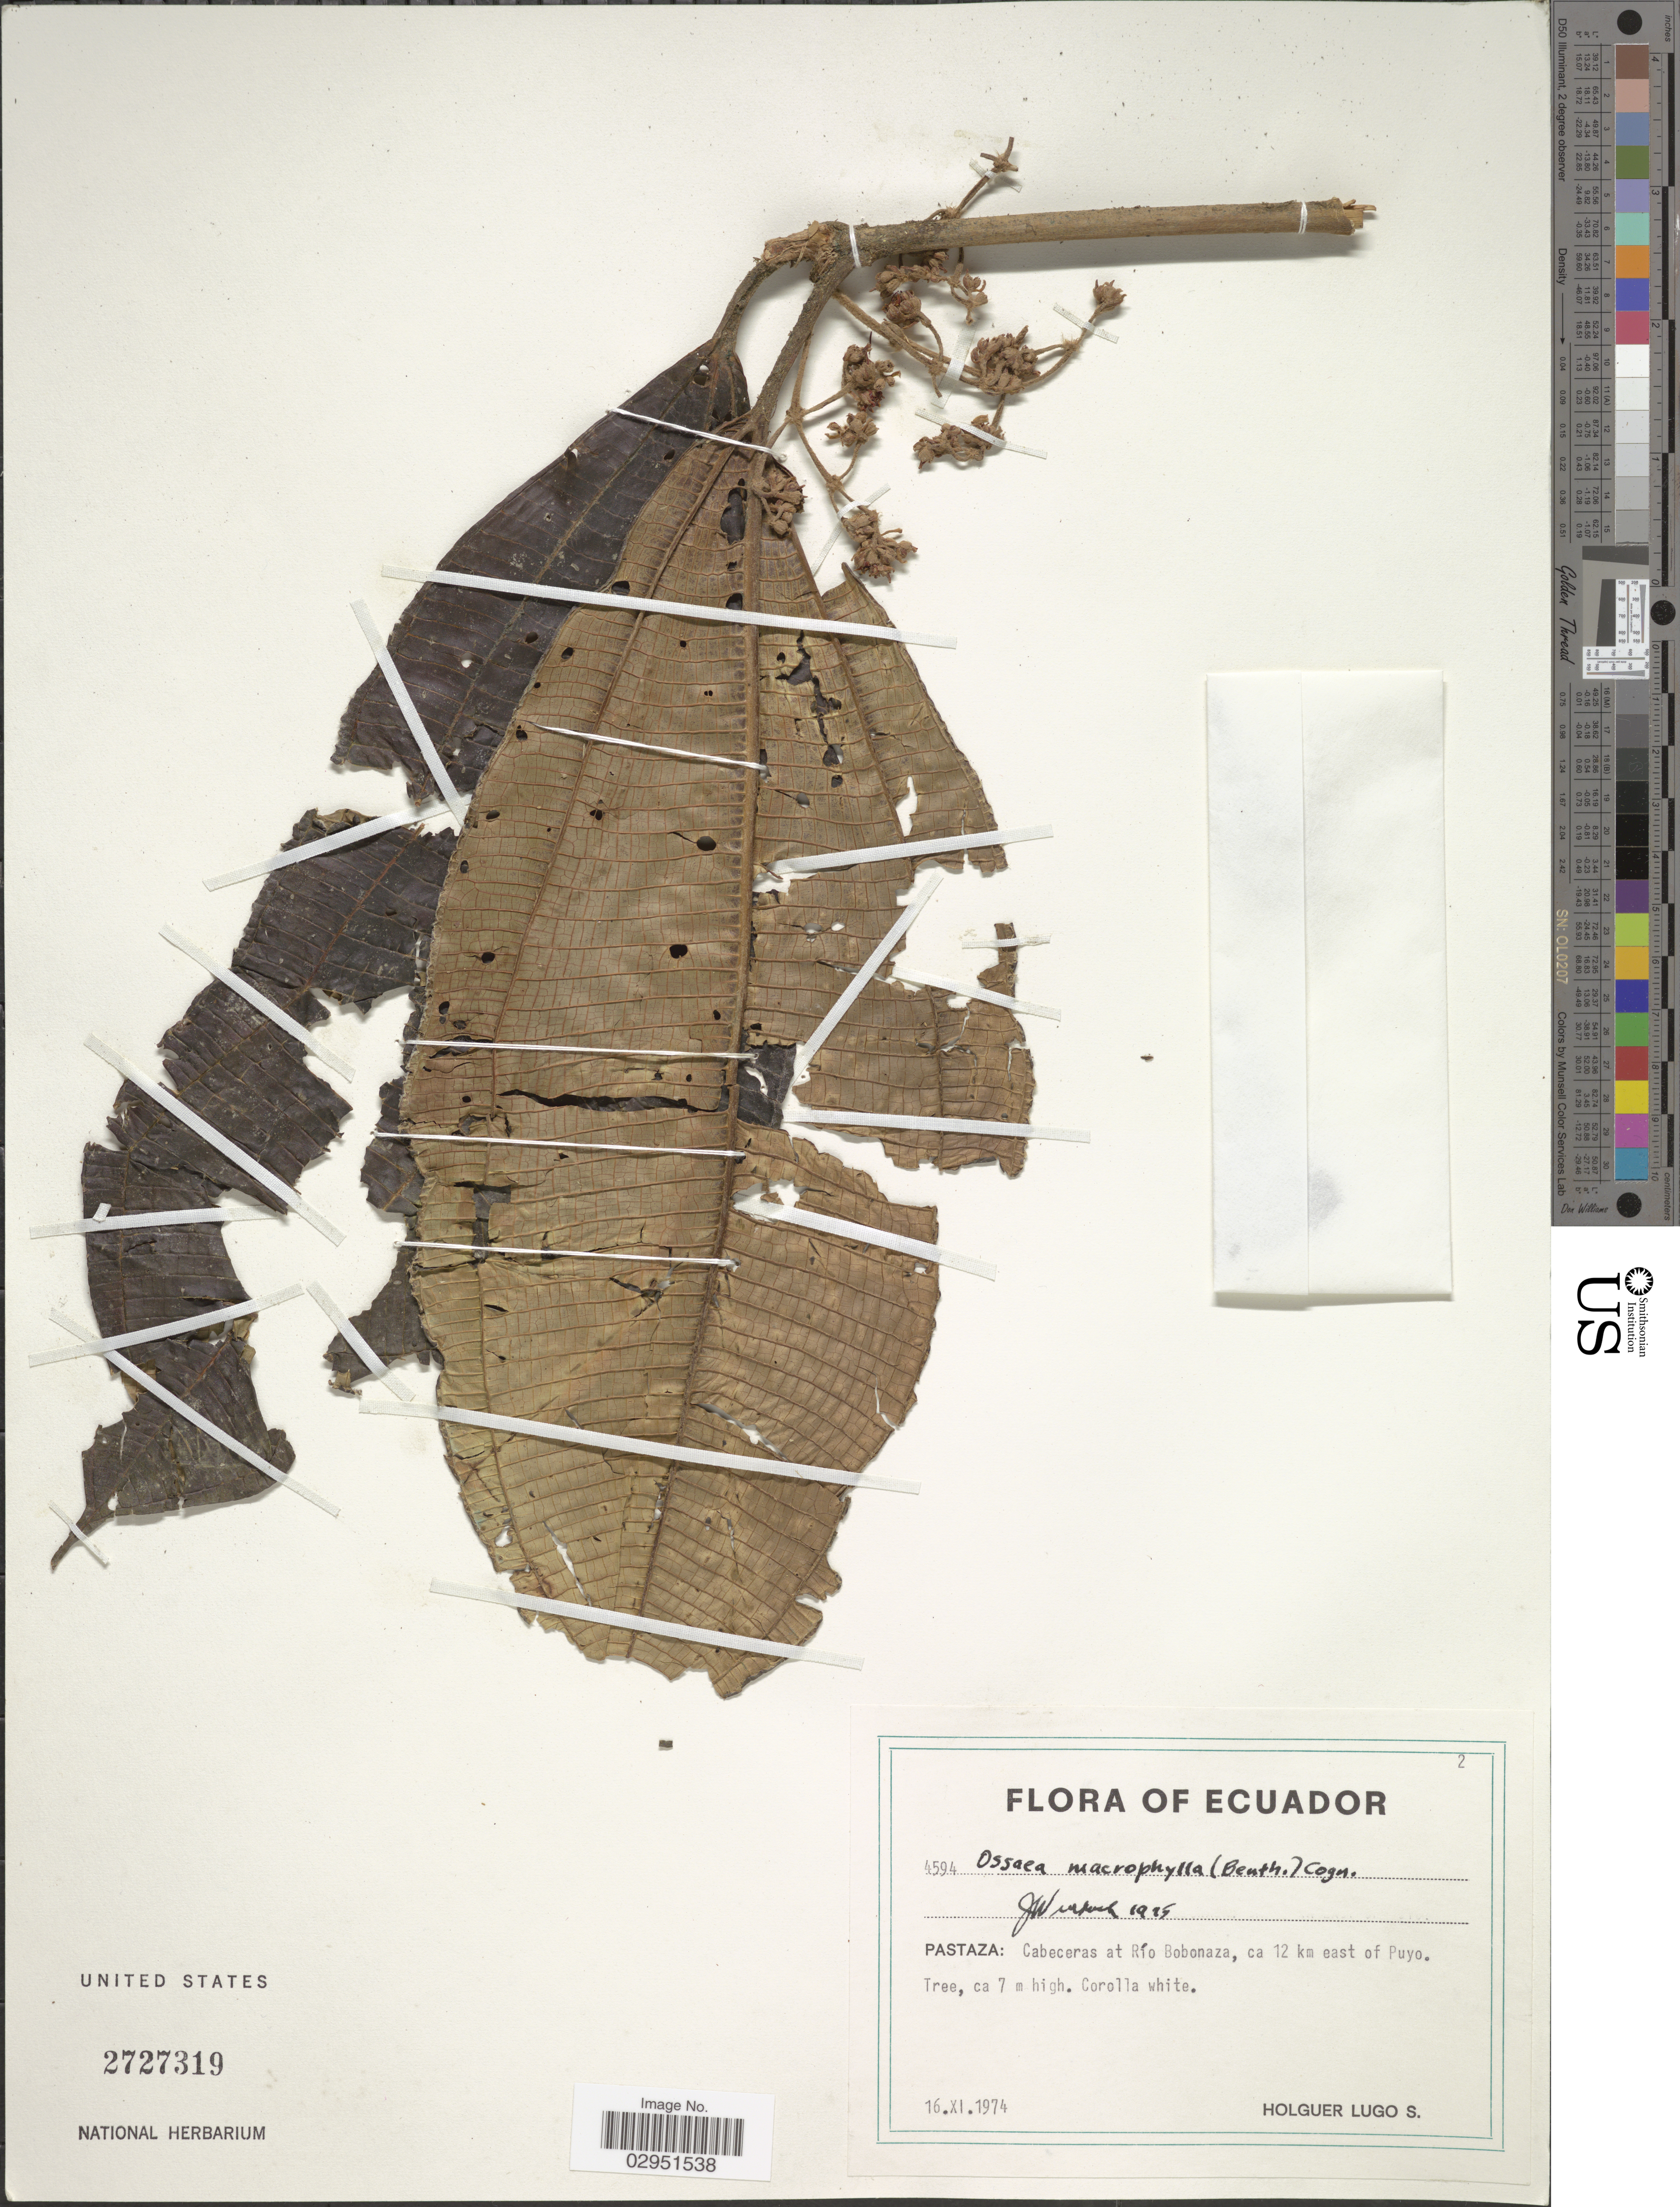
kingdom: Plantae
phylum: Tracheophyta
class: Magnoliopsida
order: Myrtales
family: Melastomataceae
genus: Ossaea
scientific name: Ossaea macrophylla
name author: (Benth.) Cogn.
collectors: H. Lugo S.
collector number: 4594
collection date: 1974-11-16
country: Ecuador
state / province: Pastaza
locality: Cabeceras at Río Bobonaza, ca 12 km east of Puyo.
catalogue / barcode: US 2727319